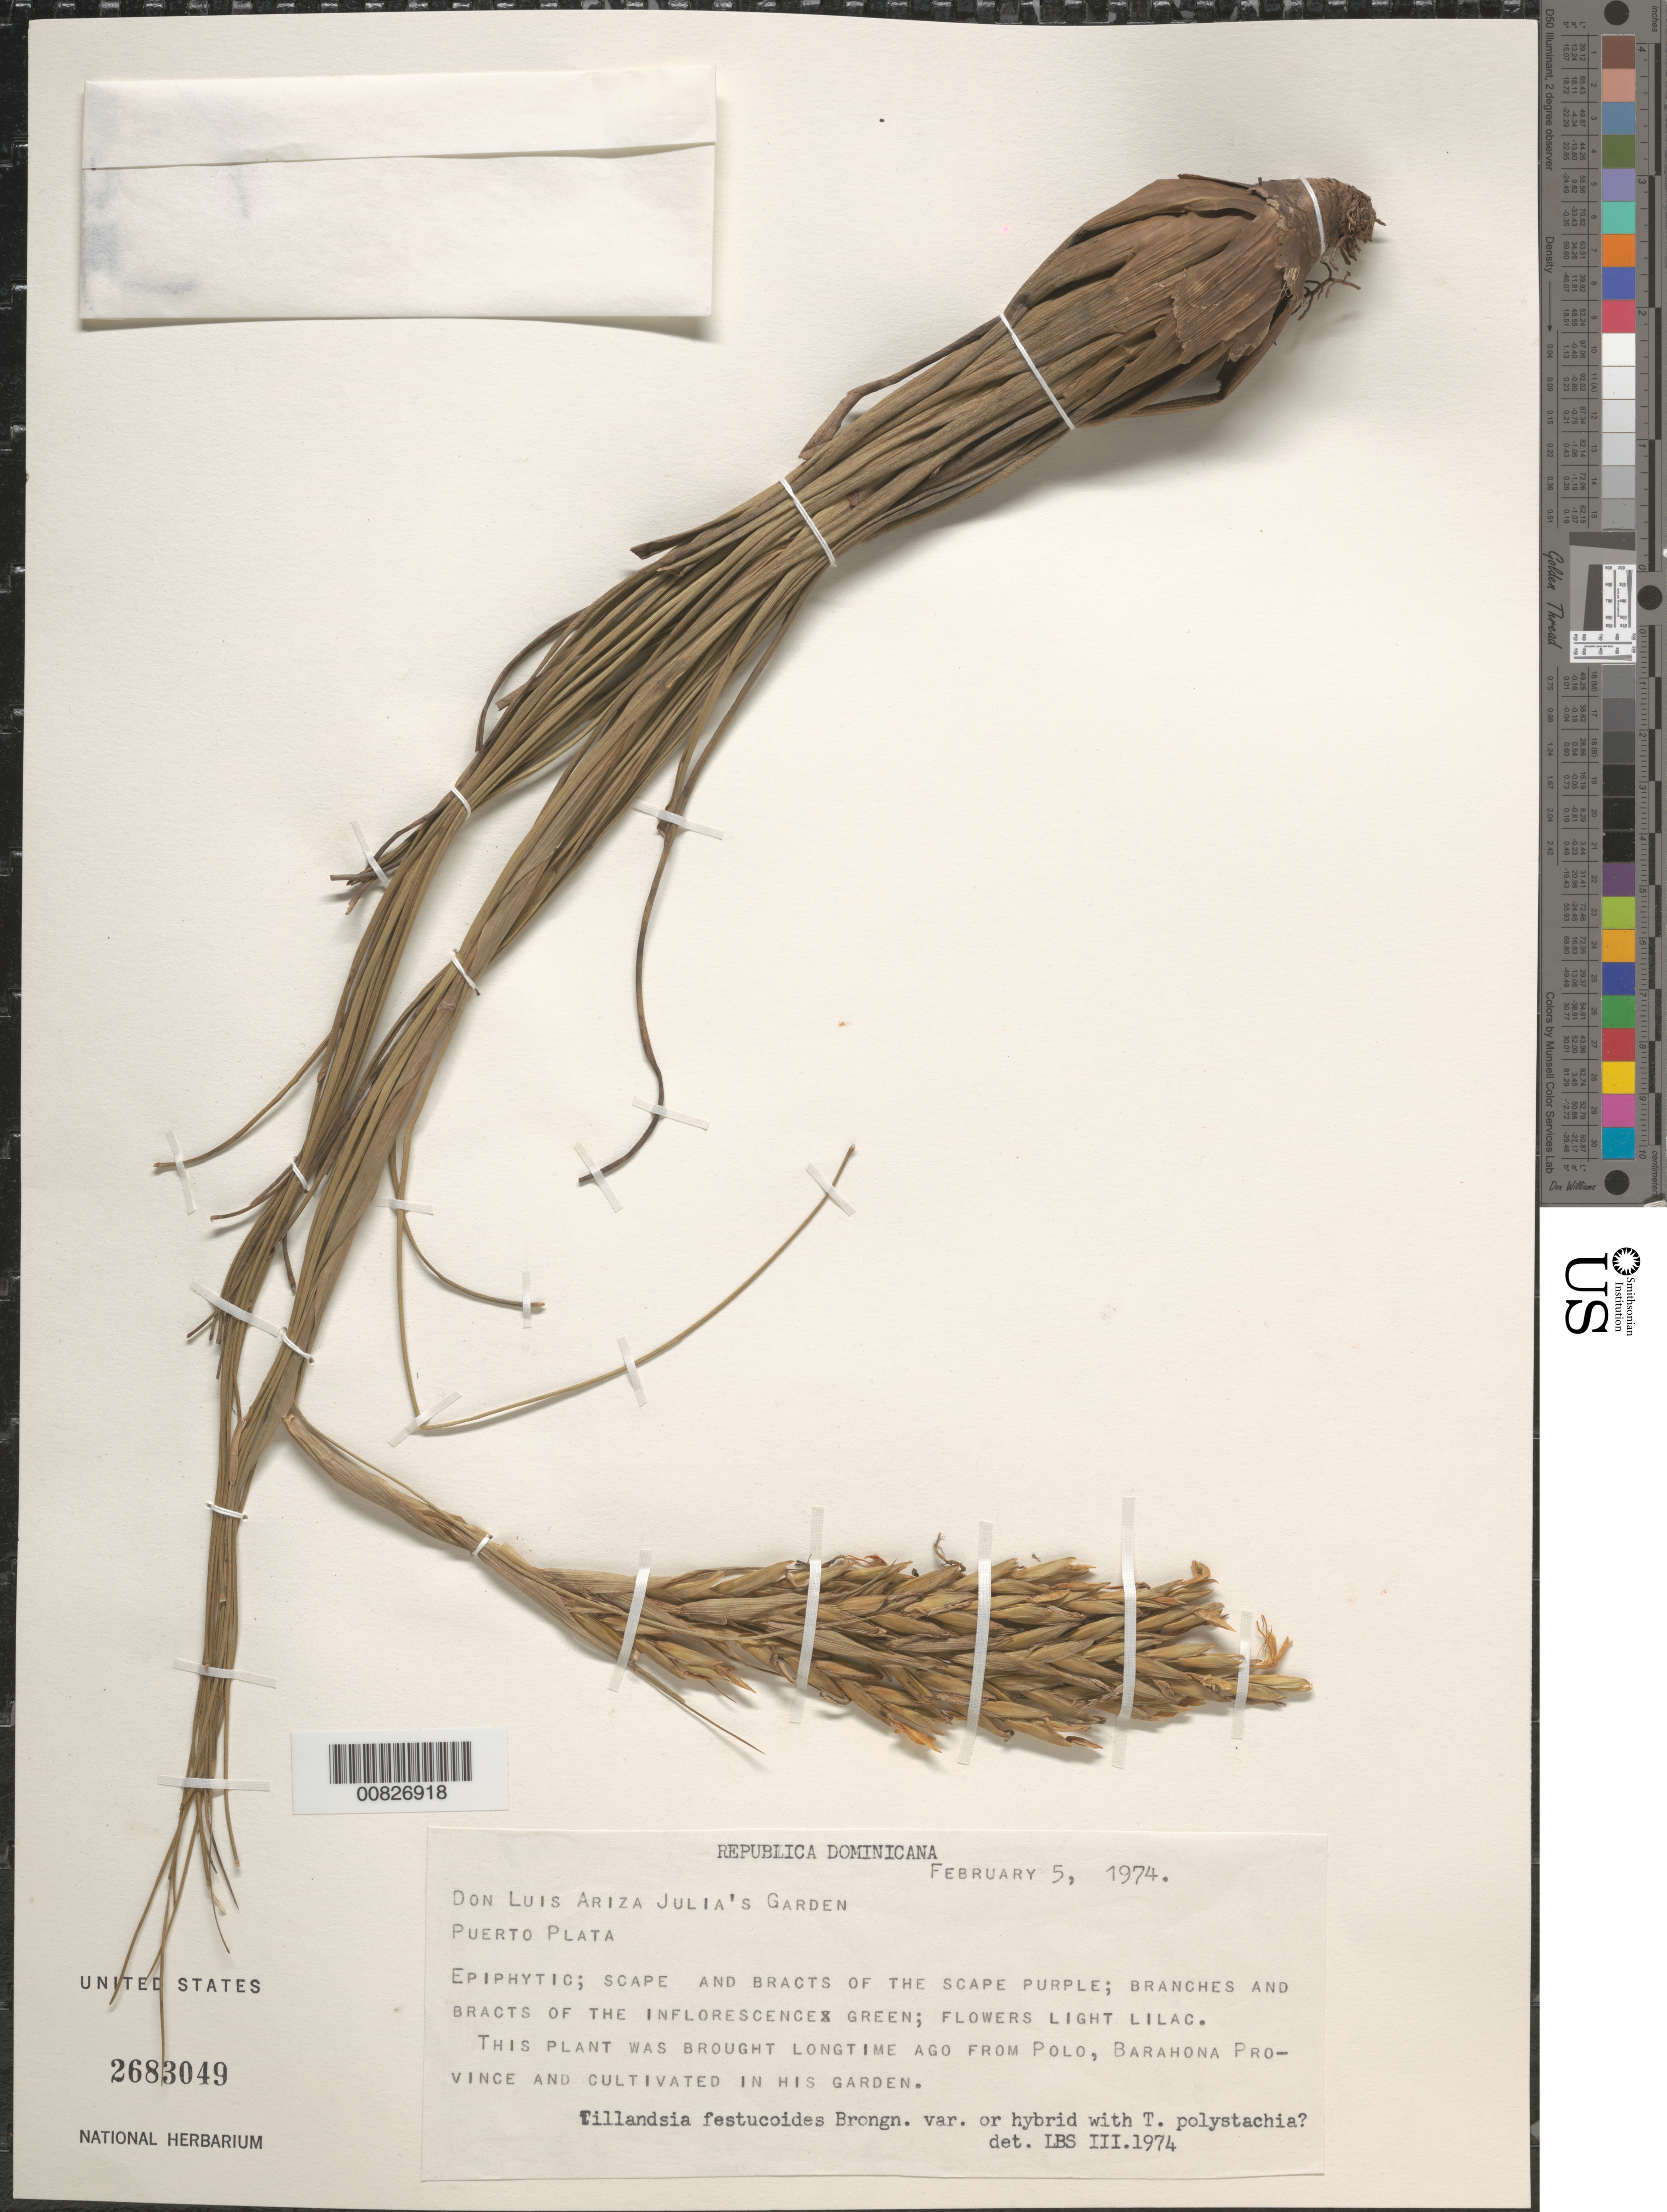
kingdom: Plantae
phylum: Tracheophyta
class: Liliopsida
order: Poales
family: Bromeliaceae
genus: Tillandsia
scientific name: Tillandsia festucoides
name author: Brongn. ex Mez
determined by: Smith, Lyman B., (US), NMNH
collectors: L. Ariza-Julia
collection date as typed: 05 Feb 1974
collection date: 1974-02-05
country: Dominican Republic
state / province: Barahona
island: Hispaniola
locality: This plant was brought from Polo, Barahona Province and cultivated in Puerto Plata. Don Luis Ariza Julia's Garden.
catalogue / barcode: US 2683049